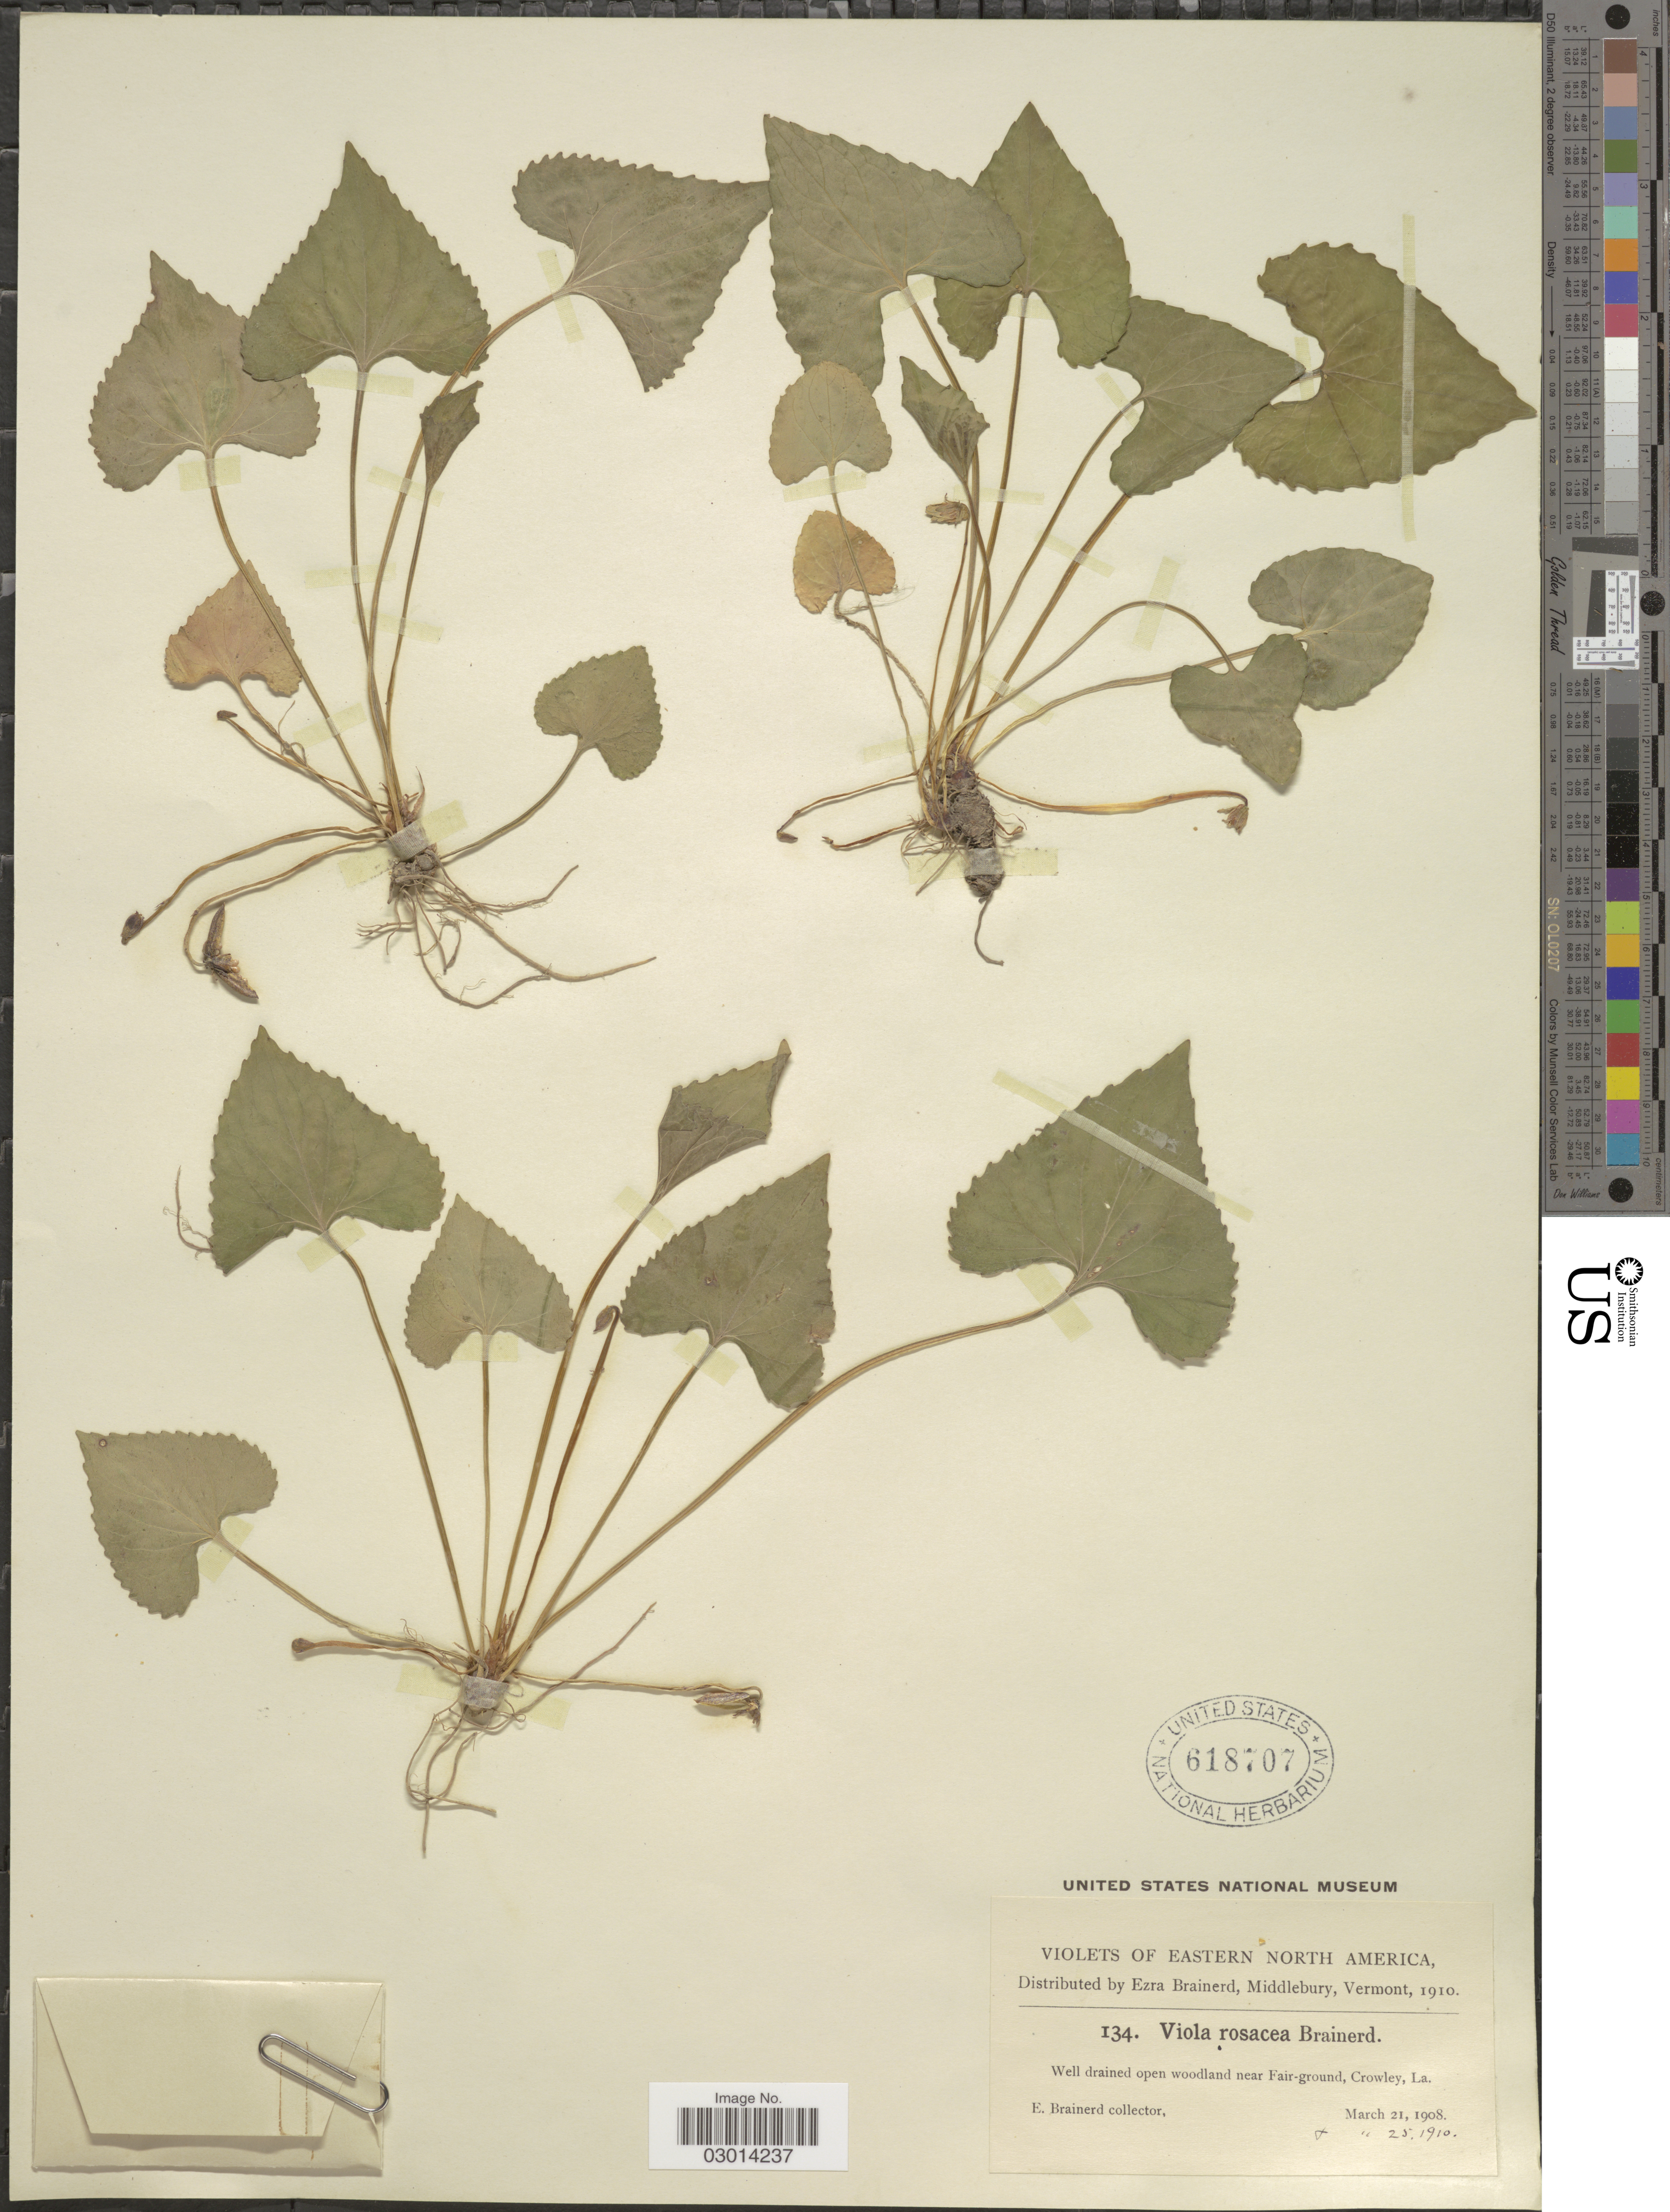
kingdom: Plantae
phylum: Tracheophyta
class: Magnoliopsida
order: Malpighiales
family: Violaceae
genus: Viola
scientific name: Viola rosacea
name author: Brainerd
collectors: E. Brainerd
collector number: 134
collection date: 1908-03-21/1910-03-25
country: United States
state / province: Louisiana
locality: Eastern North America. Near Fair-ground, Crowley, La.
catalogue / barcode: US 618707